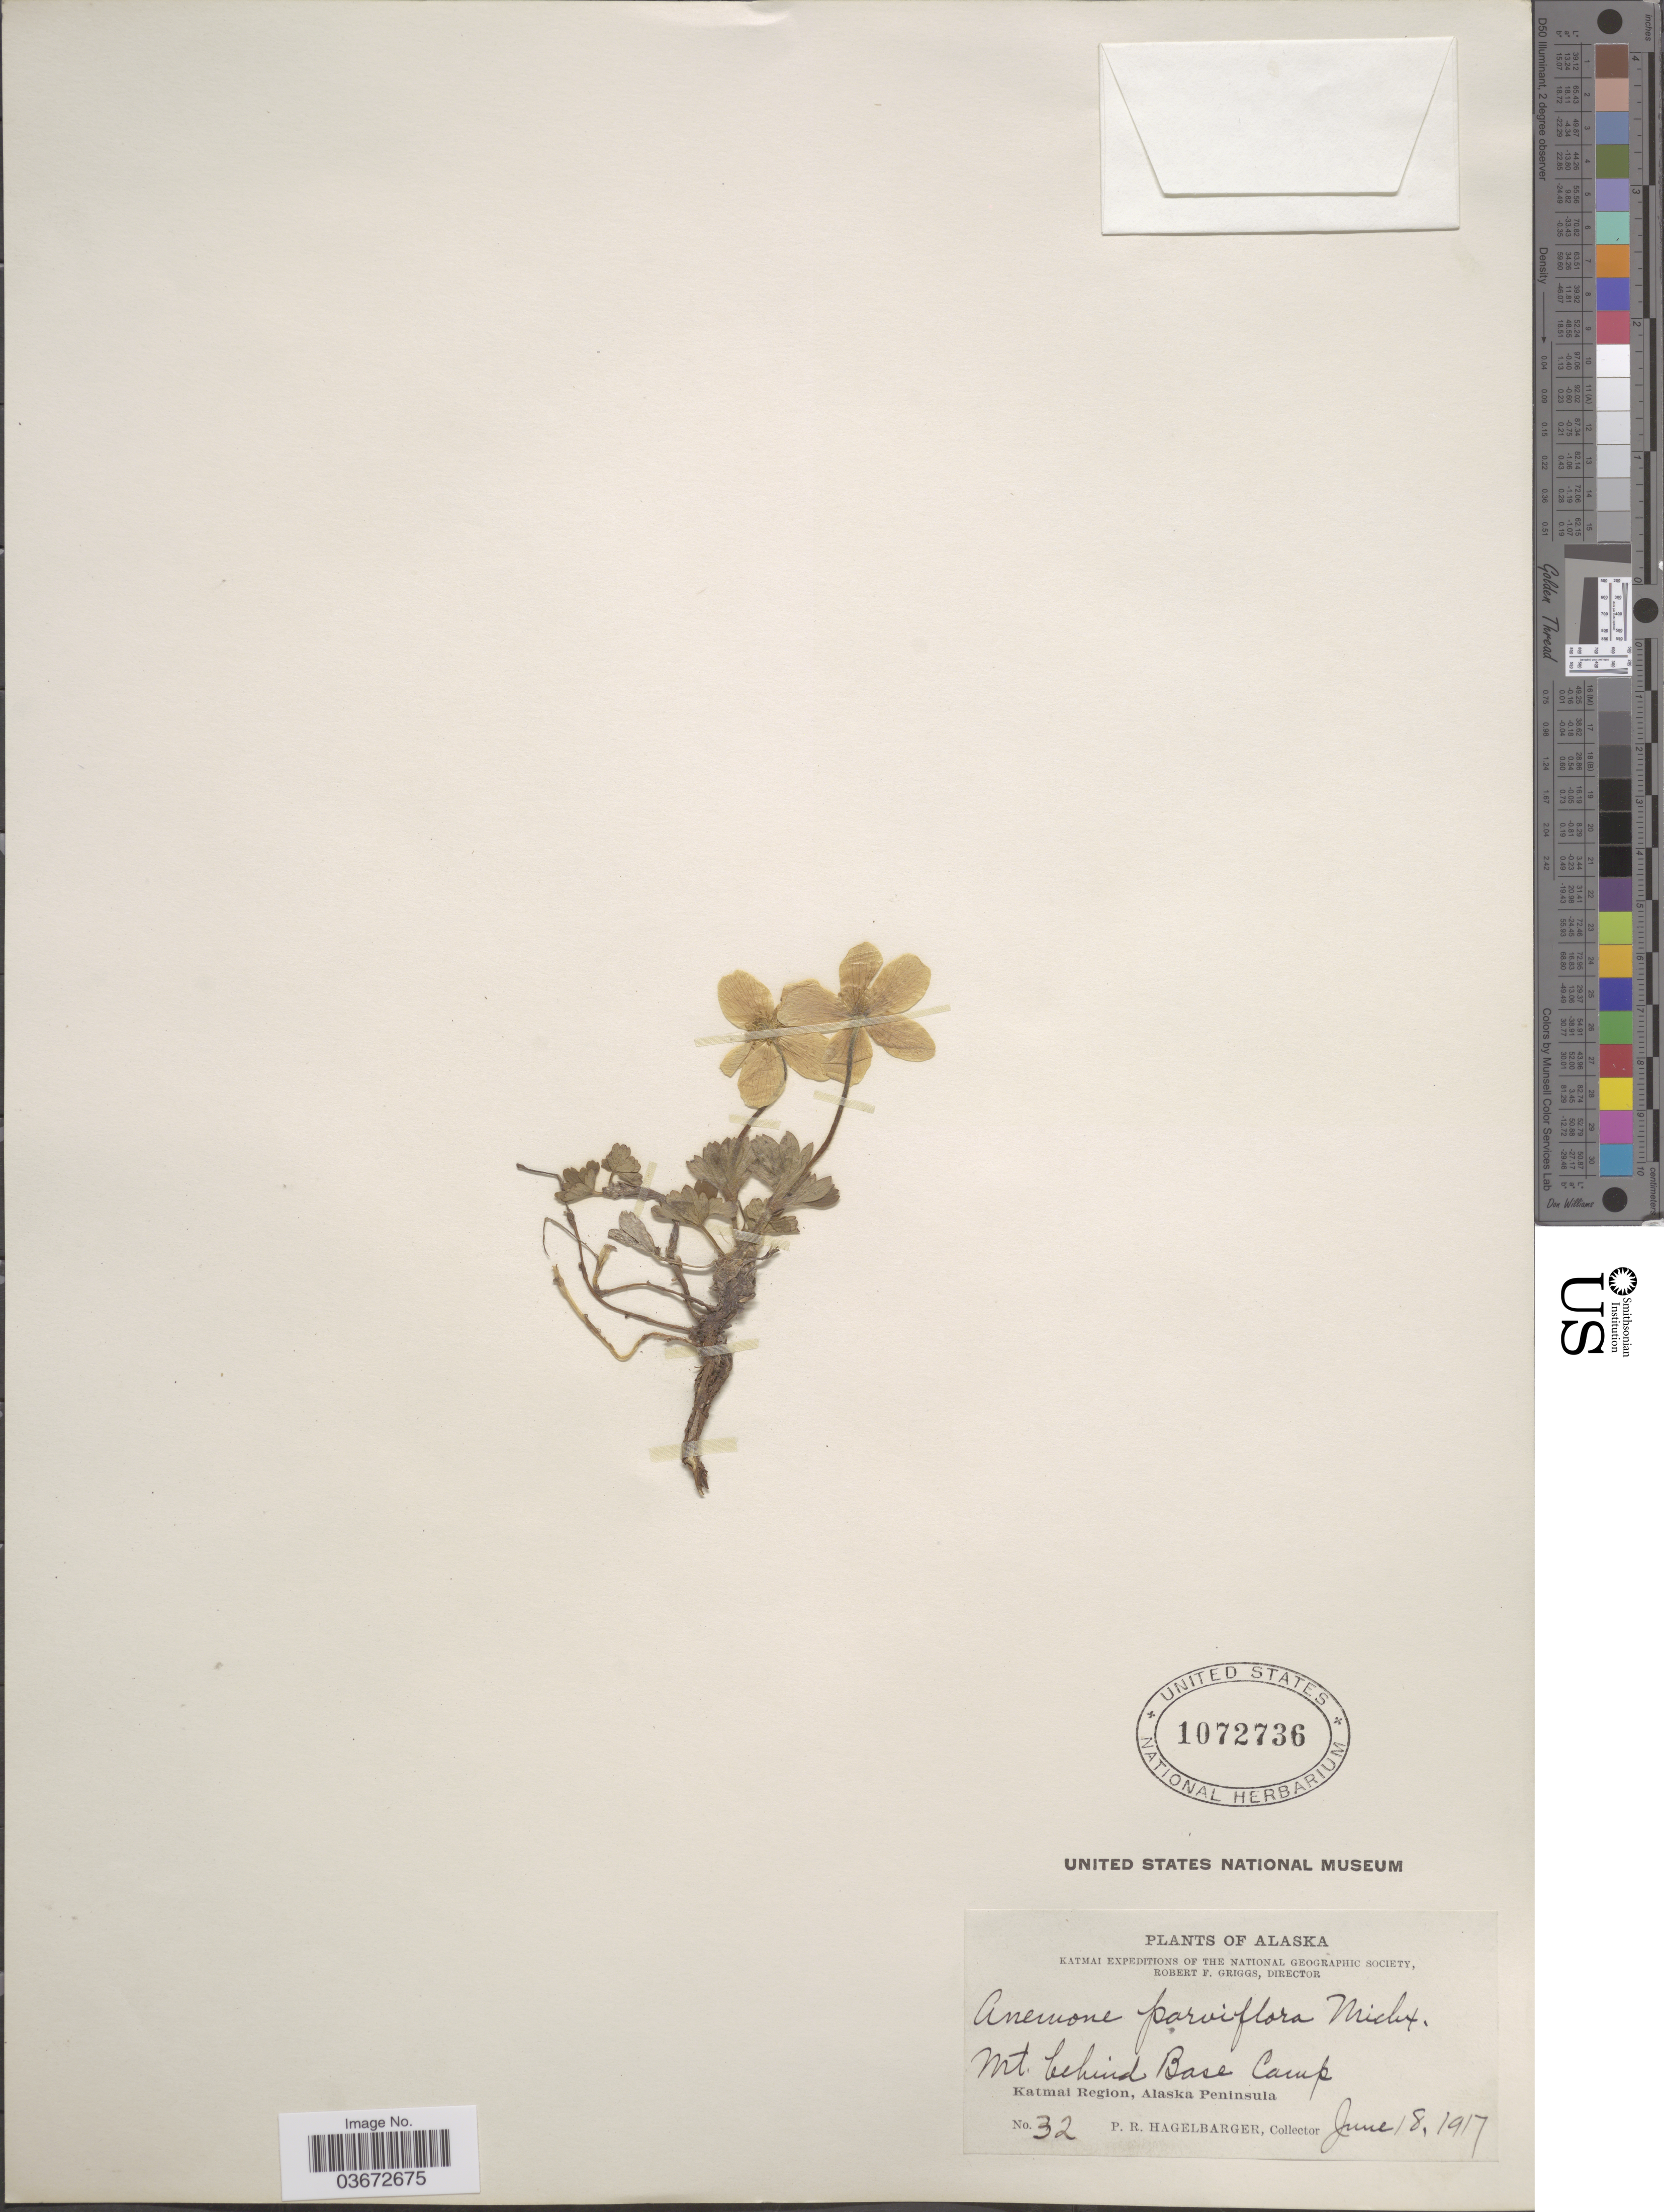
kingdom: Plantae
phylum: Tracheophyta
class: Magnoliopsida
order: Ranunculales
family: Ranunculaceae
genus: Anemone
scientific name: Anemone parviflora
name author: Michx.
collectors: P. Hagelbarger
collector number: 32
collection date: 1917-06-18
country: United States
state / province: Alaska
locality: Mt. behind Base Camp. Katmai Region, Alaska Peninsula.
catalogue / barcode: US 1072736